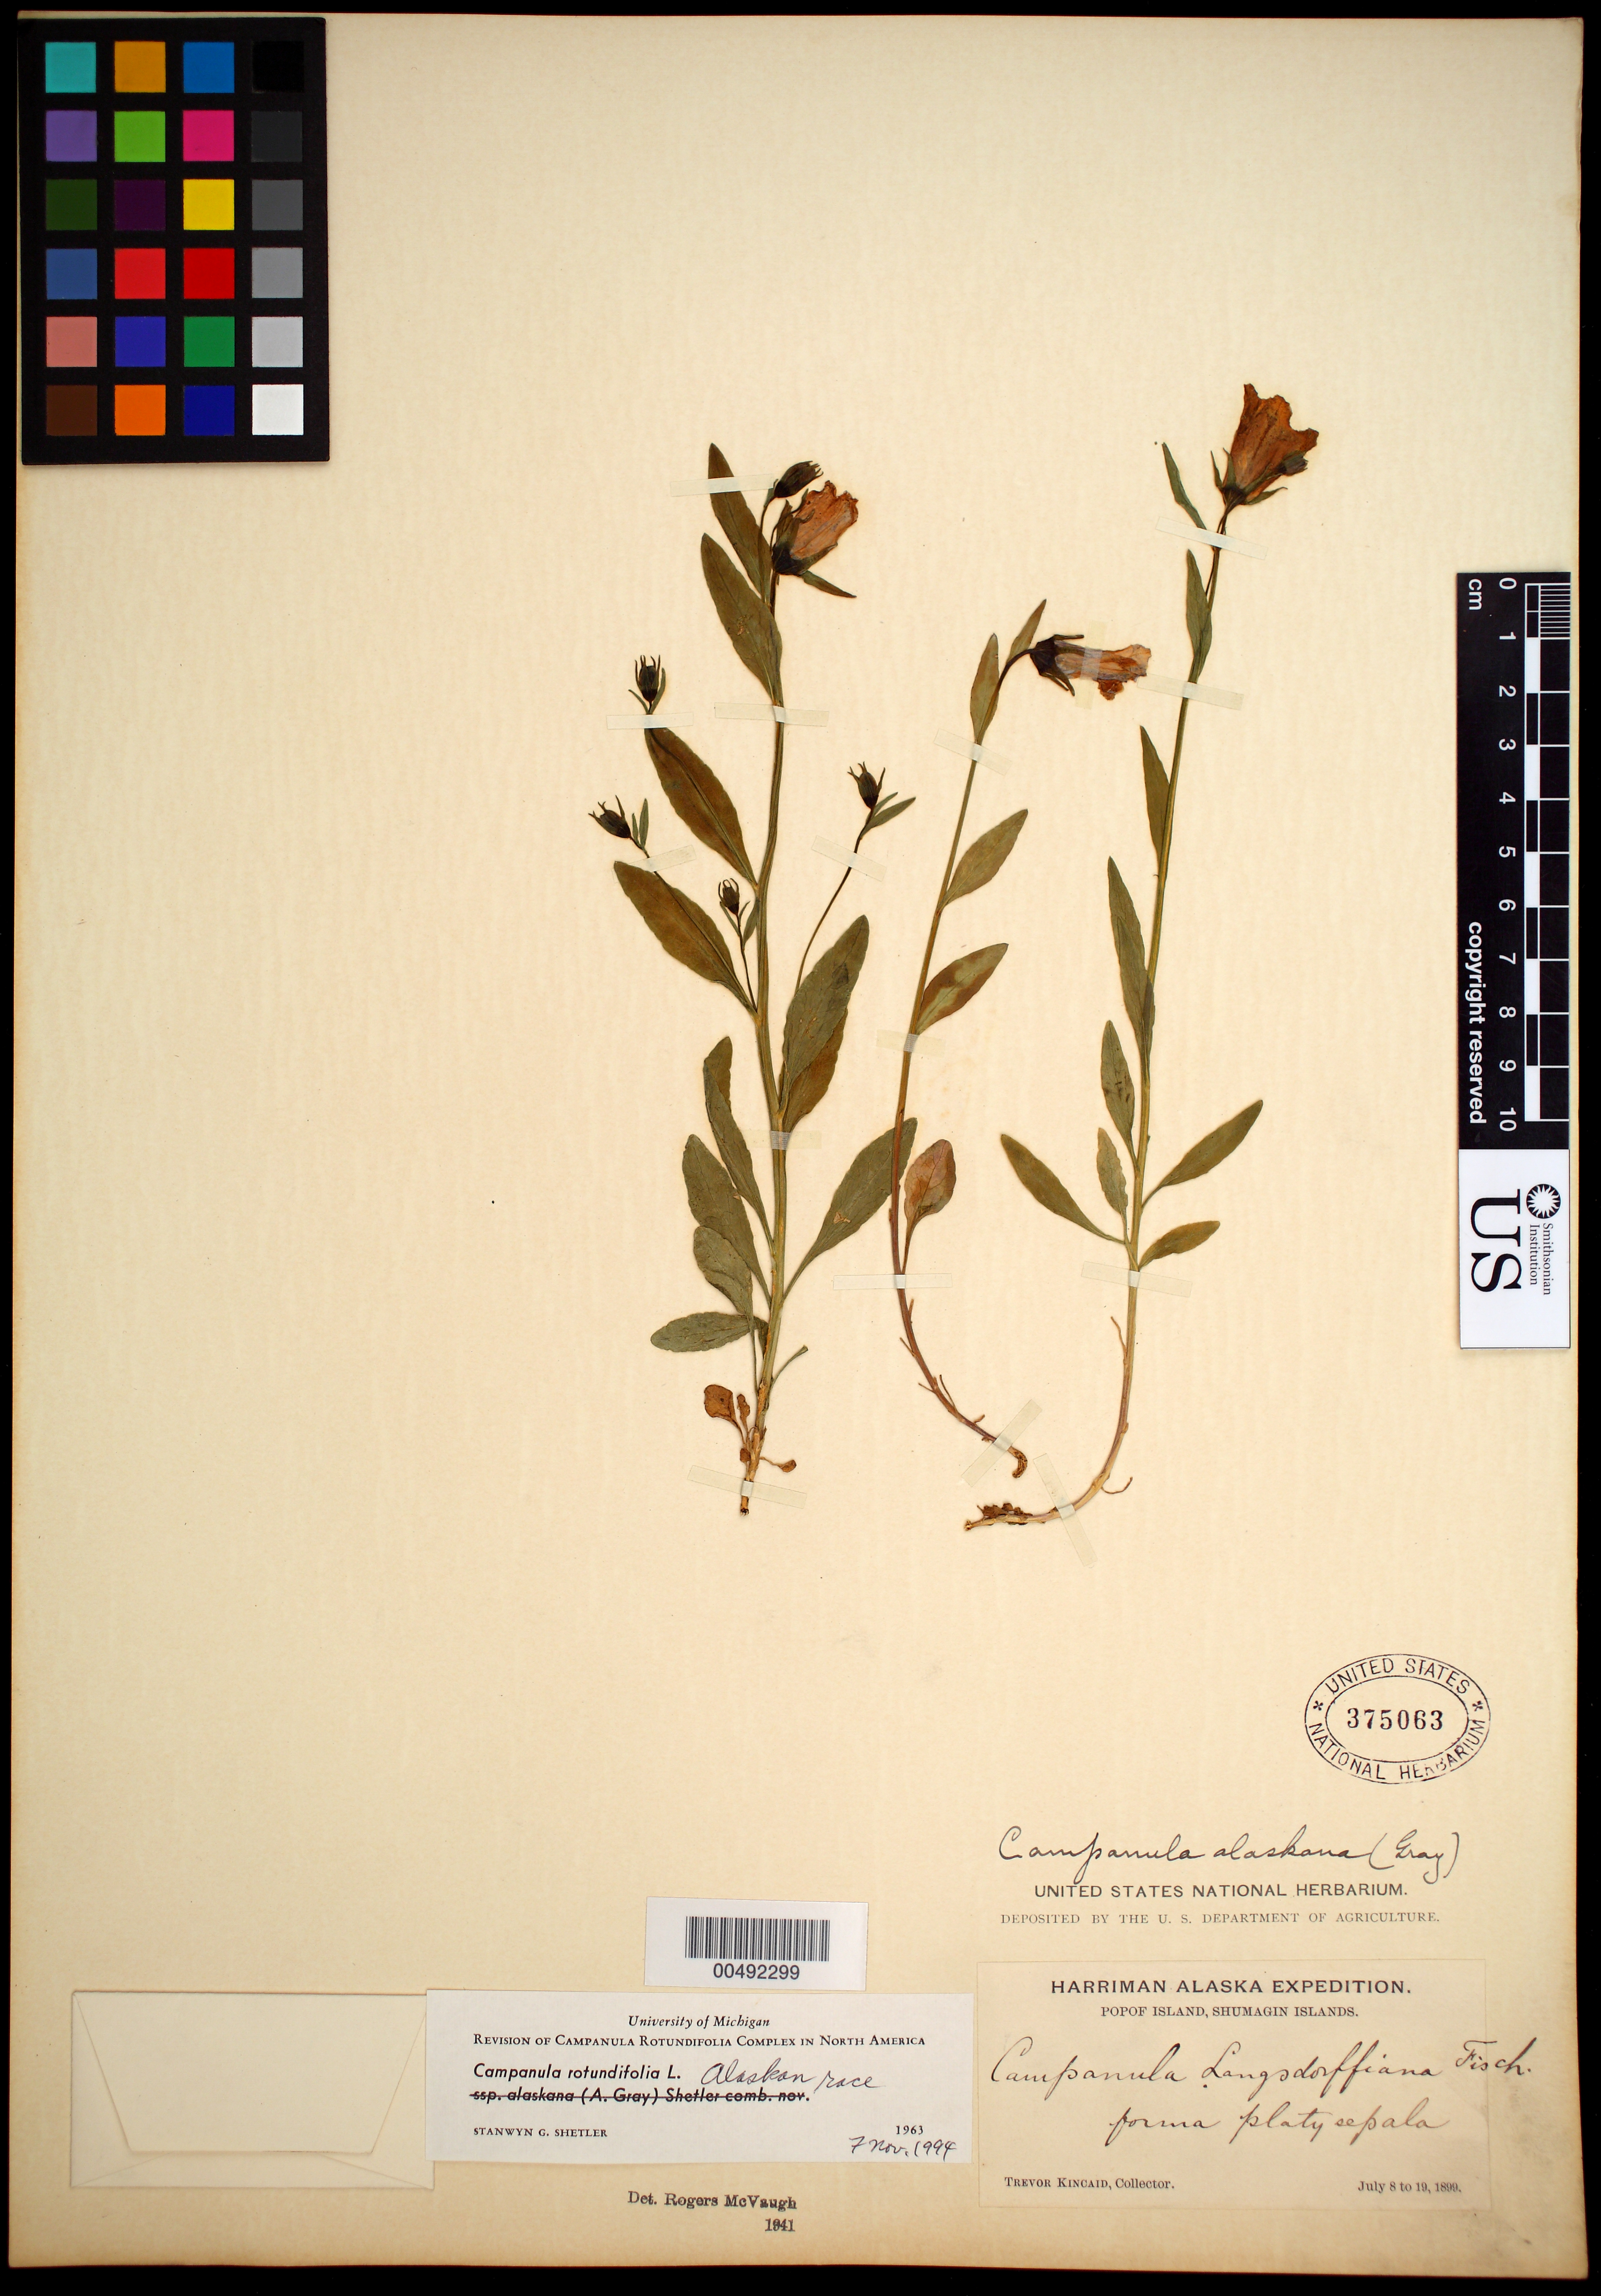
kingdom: Plantae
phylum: Tracheophyta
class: Magnoliopsida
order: Asterales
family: Campanulaceae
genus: Campanula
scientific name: Campanula rotundifolia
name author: L.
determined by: Shetler, Stanwyn G., (US), NMNH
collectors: T. C. Kincaid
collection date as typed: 08 Jul 1899 to 19 Jul 1899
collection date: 1899-07-08/1899-07-19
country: United States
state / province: Alaska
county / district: Aleutians East Borough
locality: Shumagin Islands, Popof Island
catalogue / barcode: US 375063